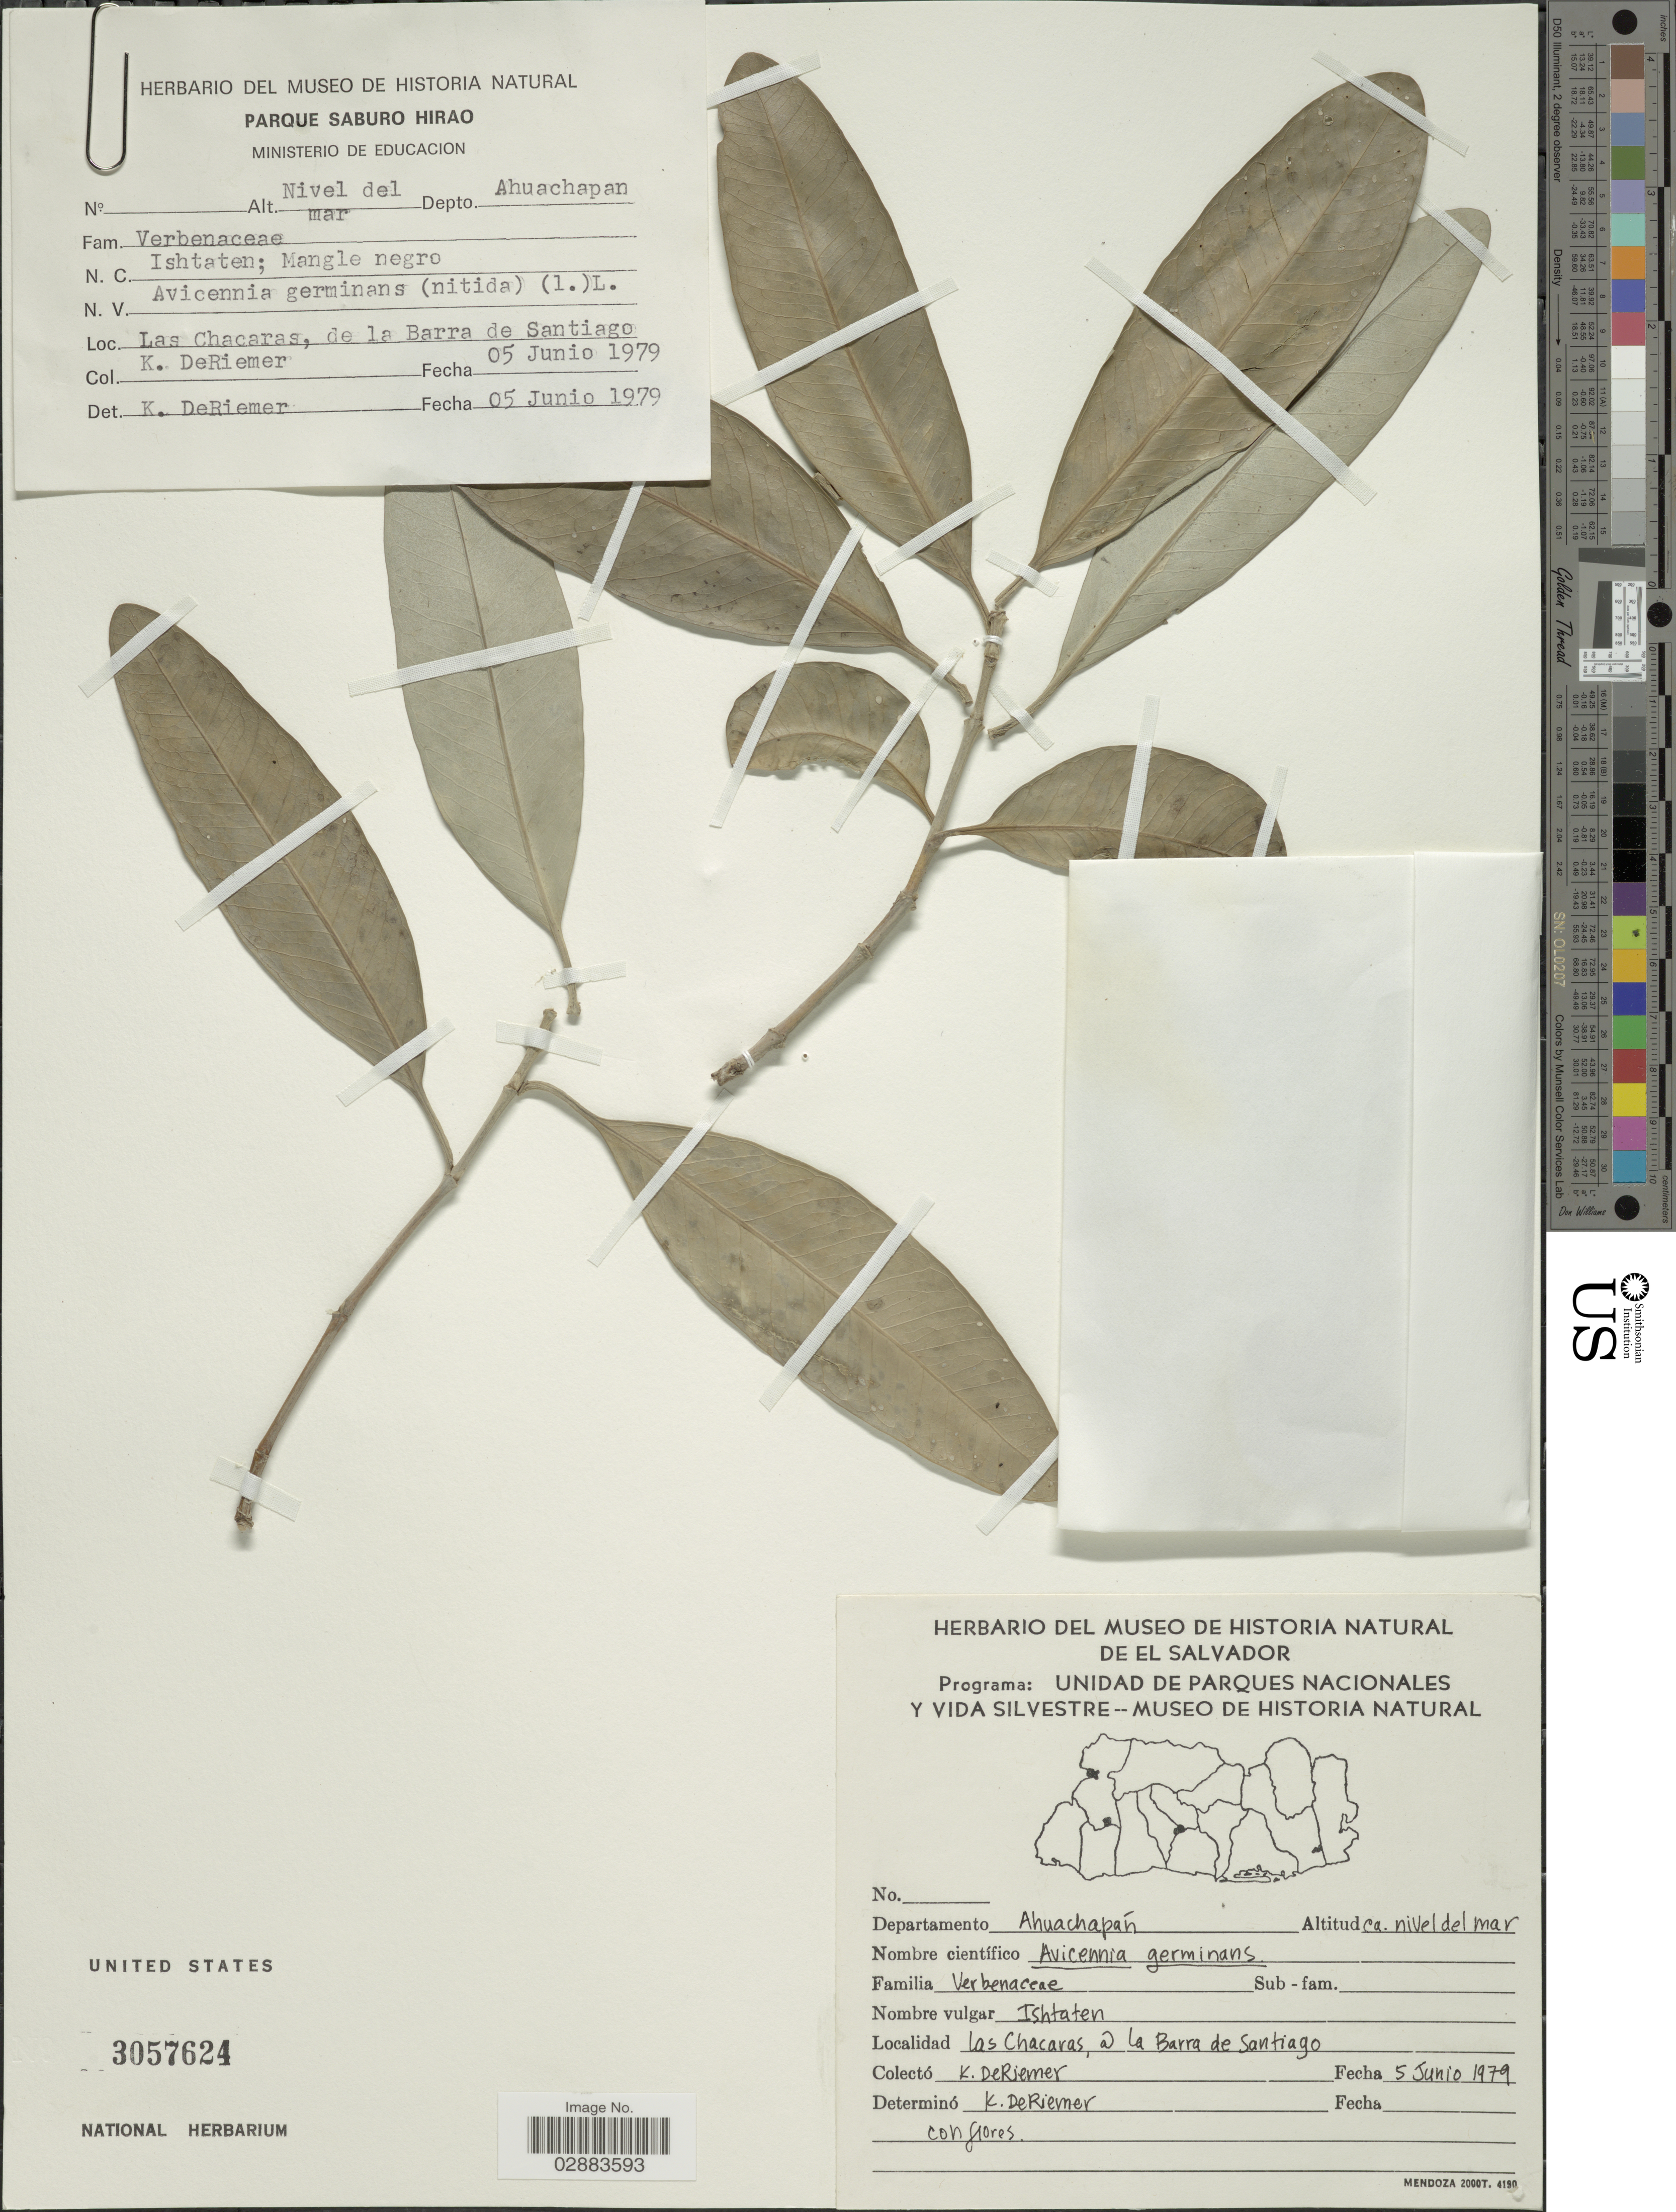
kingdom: Plantae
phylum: Tracheophyta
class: Magnoliopsida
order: Lamiales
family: Acanthaceae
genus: Avicennia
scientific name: Avicennia germinans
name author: (L.) L.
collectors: K. DeRiemer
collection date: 1979-06-05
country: El Salvador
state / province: Ahuachapan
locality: Las Chacaras, de La Barra de Santiago. Departamento Ahuachapán.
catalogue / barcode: US 3057624